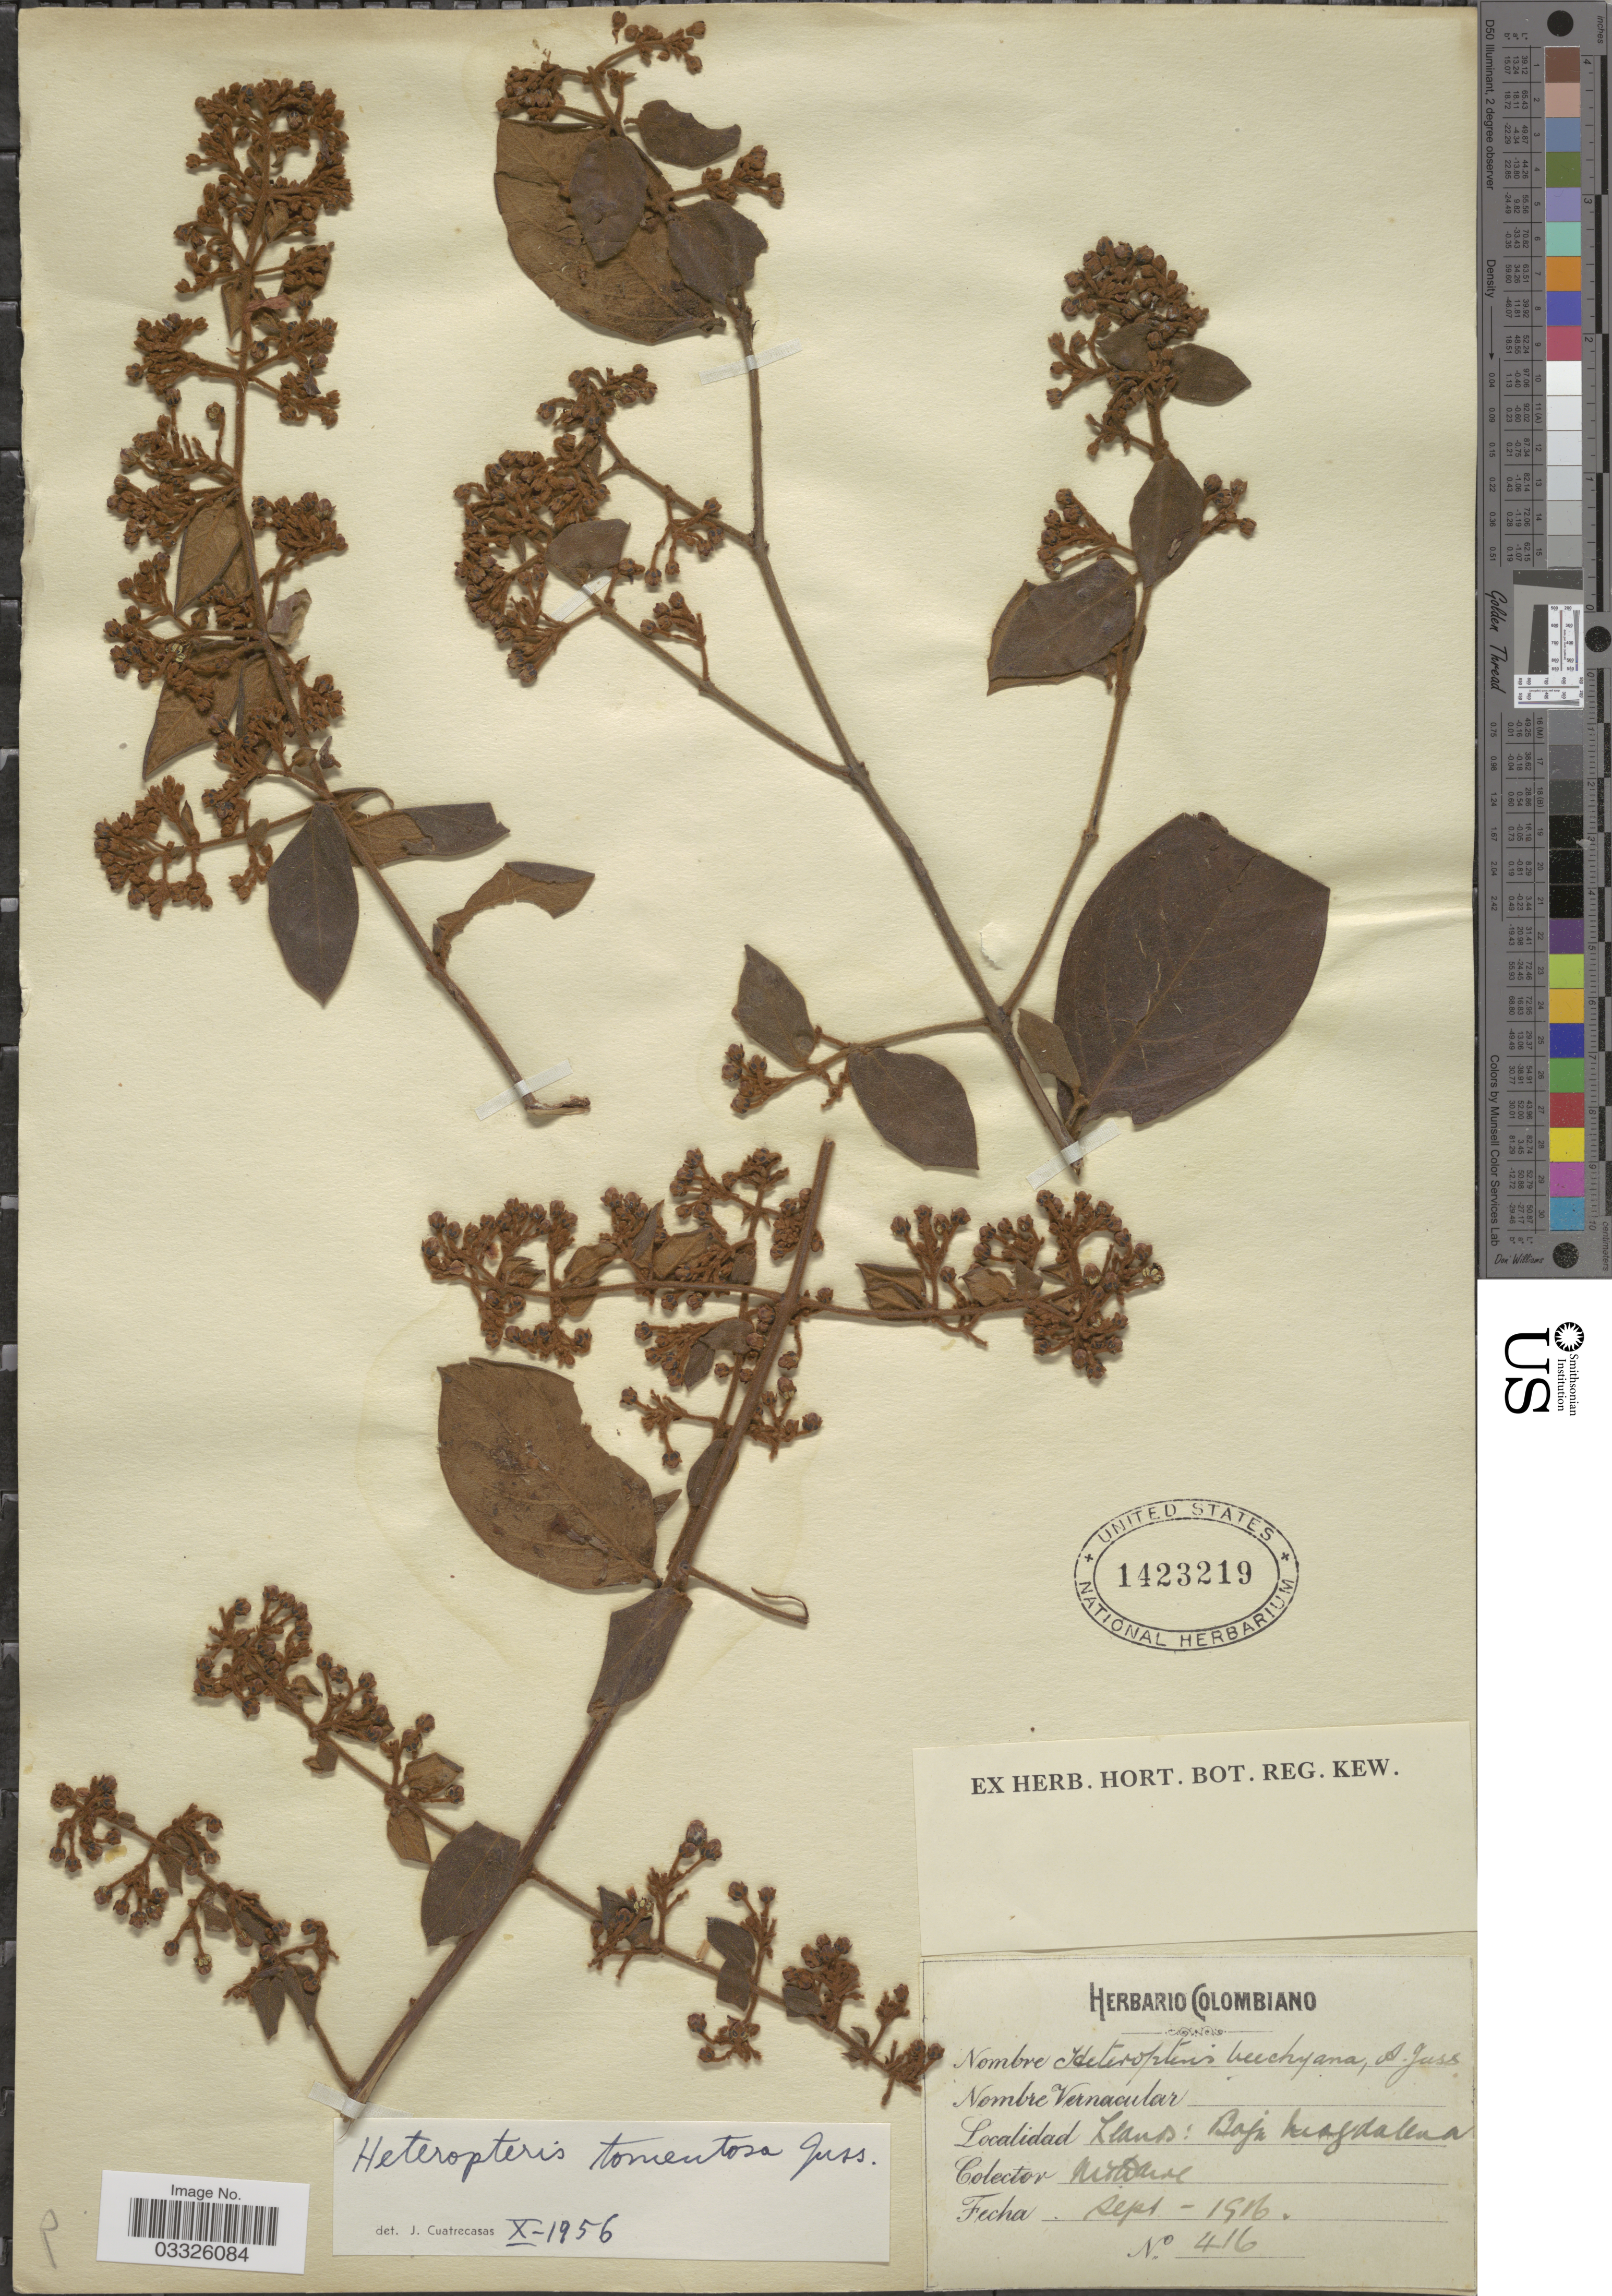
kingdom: Plantae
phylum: Tracheophyta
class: Magnoliopsida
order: Malpighiales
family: Malpighiaceae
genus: Heteropterys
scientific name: Heteropterys tomentosa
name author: A. Juss.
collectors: M. T. Dawe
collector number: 416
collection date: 1916-09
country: Colombia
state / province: Magdalena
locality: Llanos: Baja Magdalena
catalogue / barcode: US 1423219